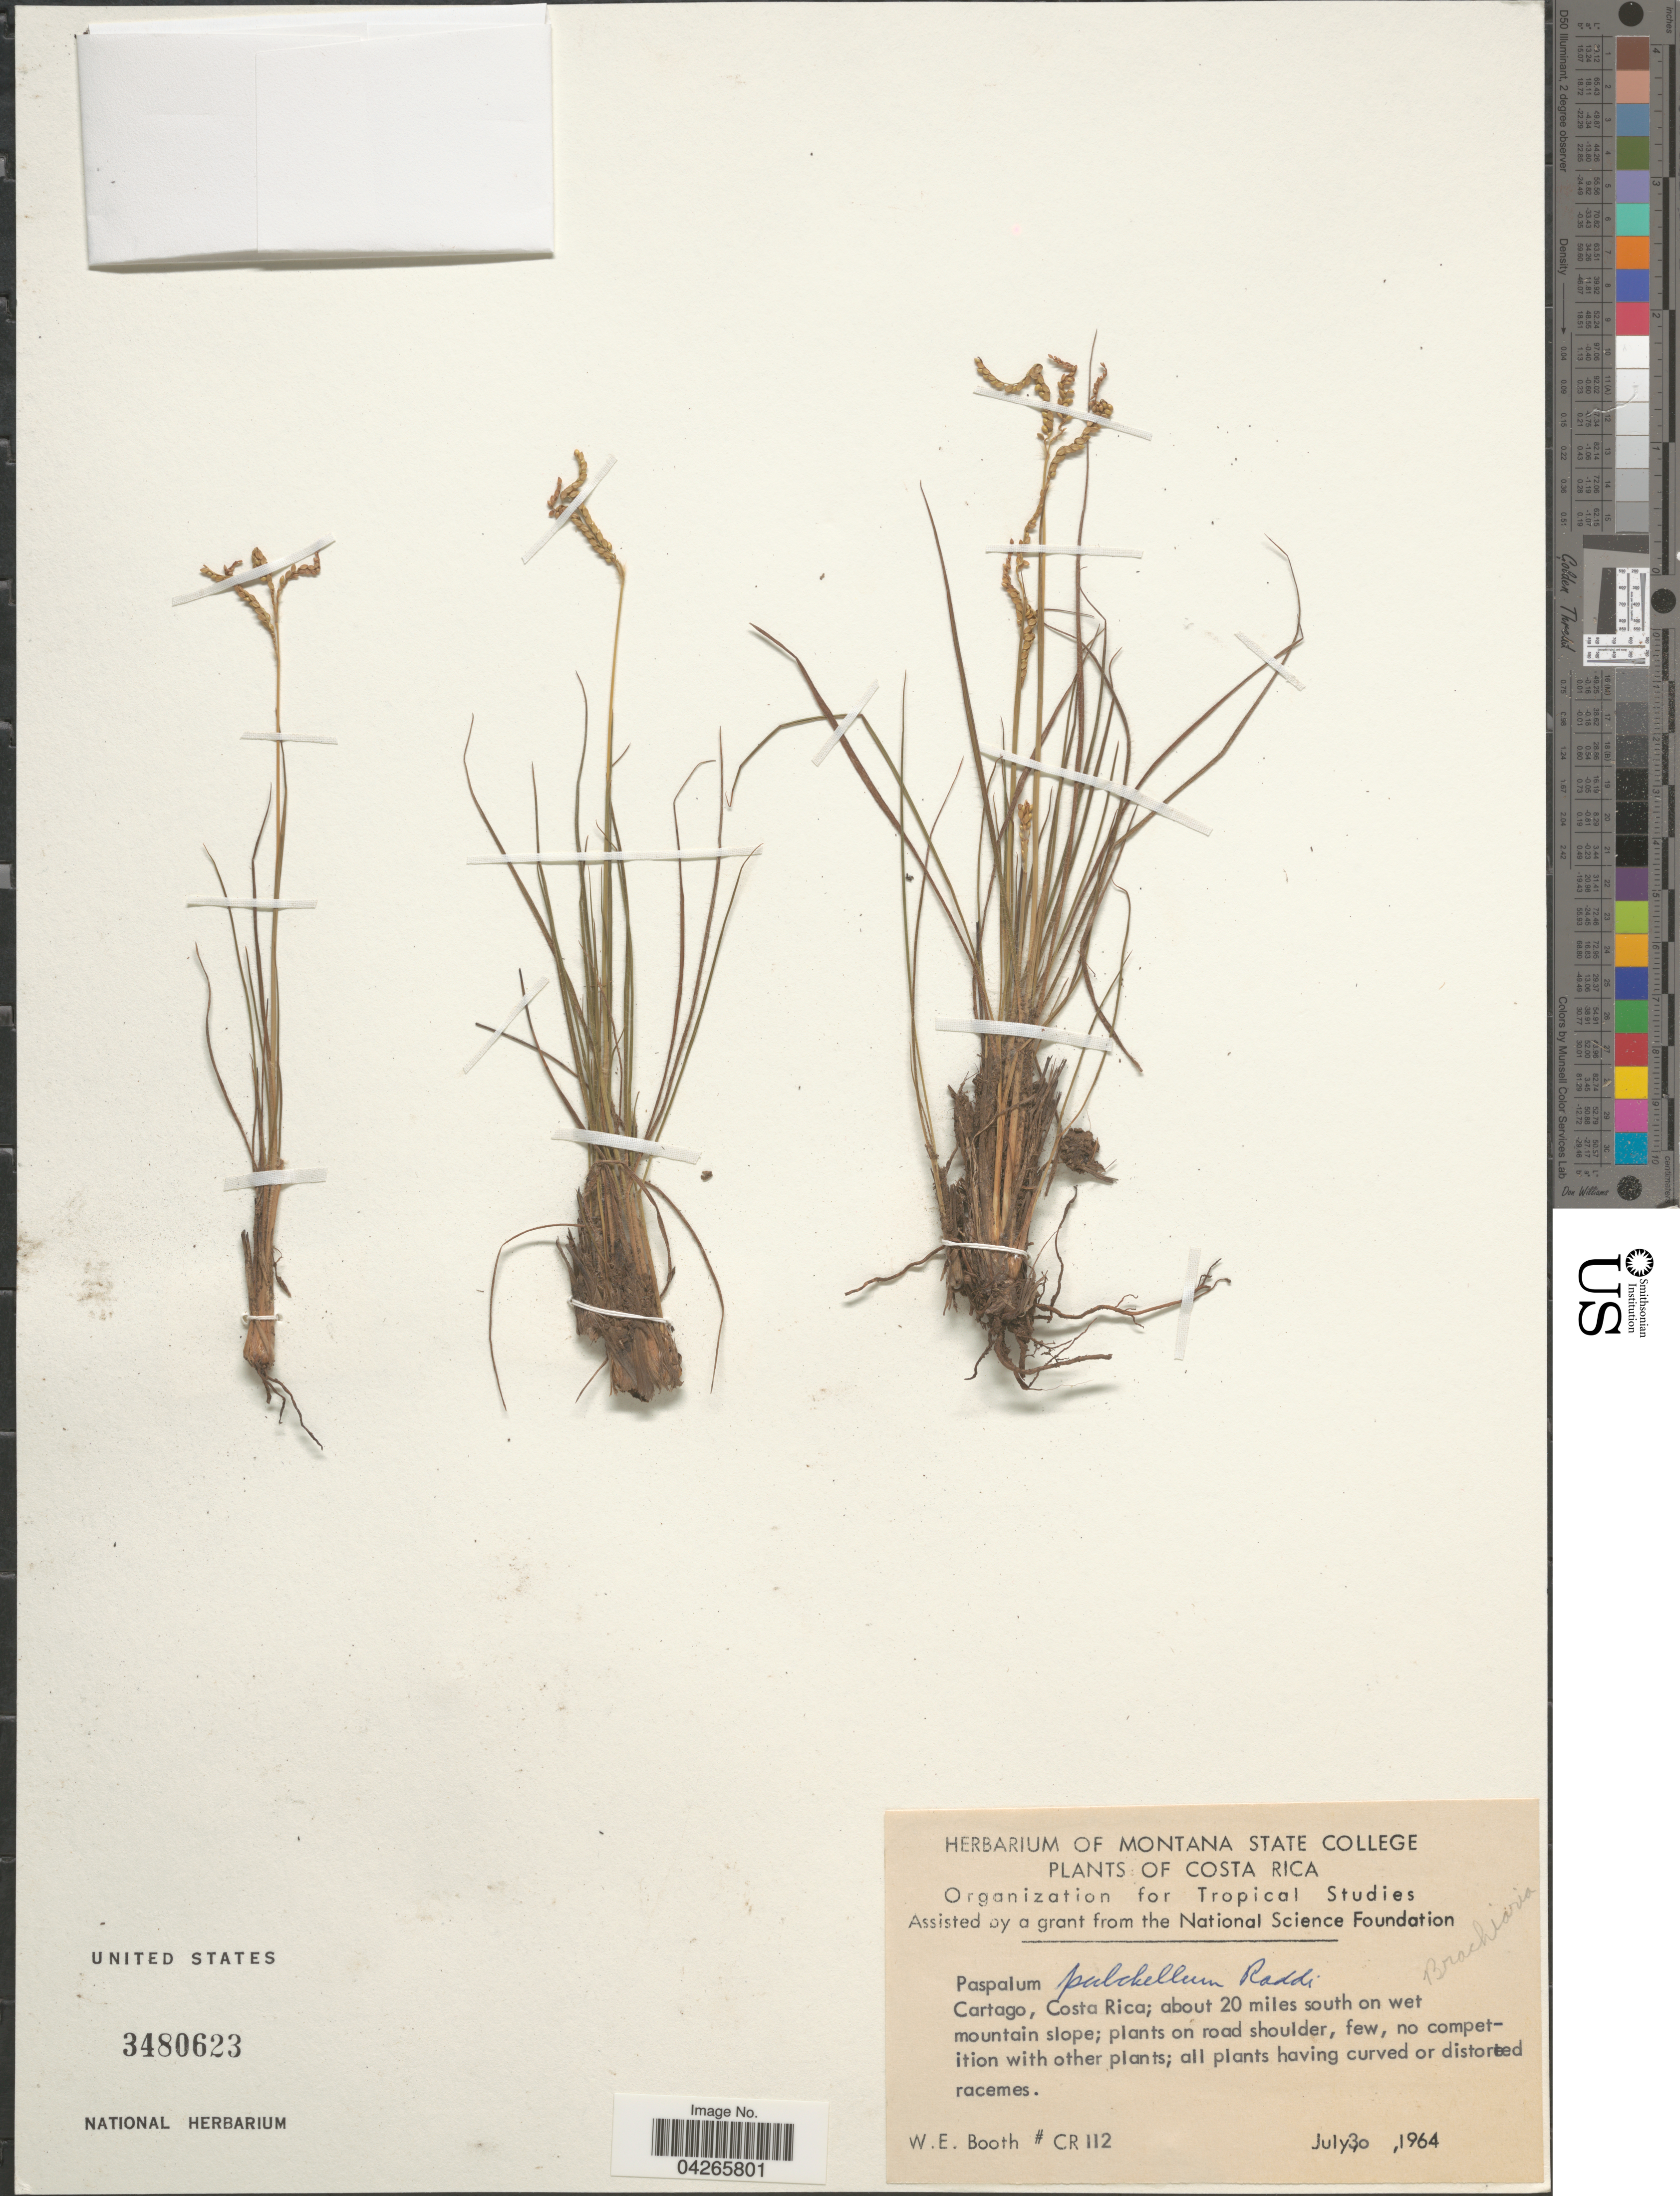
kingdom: Plantae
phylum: Tracheophyta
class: Liliopsida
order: Poales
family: Poaceae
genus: Paspalum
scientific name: Paspalum pulchellum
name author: Kunth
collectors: W. Booth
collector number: CR112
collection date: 1964-07-30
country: Costa Rica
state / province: Cartago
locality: About 20 miles south on wet mountain slope.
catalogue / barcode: US 3480623